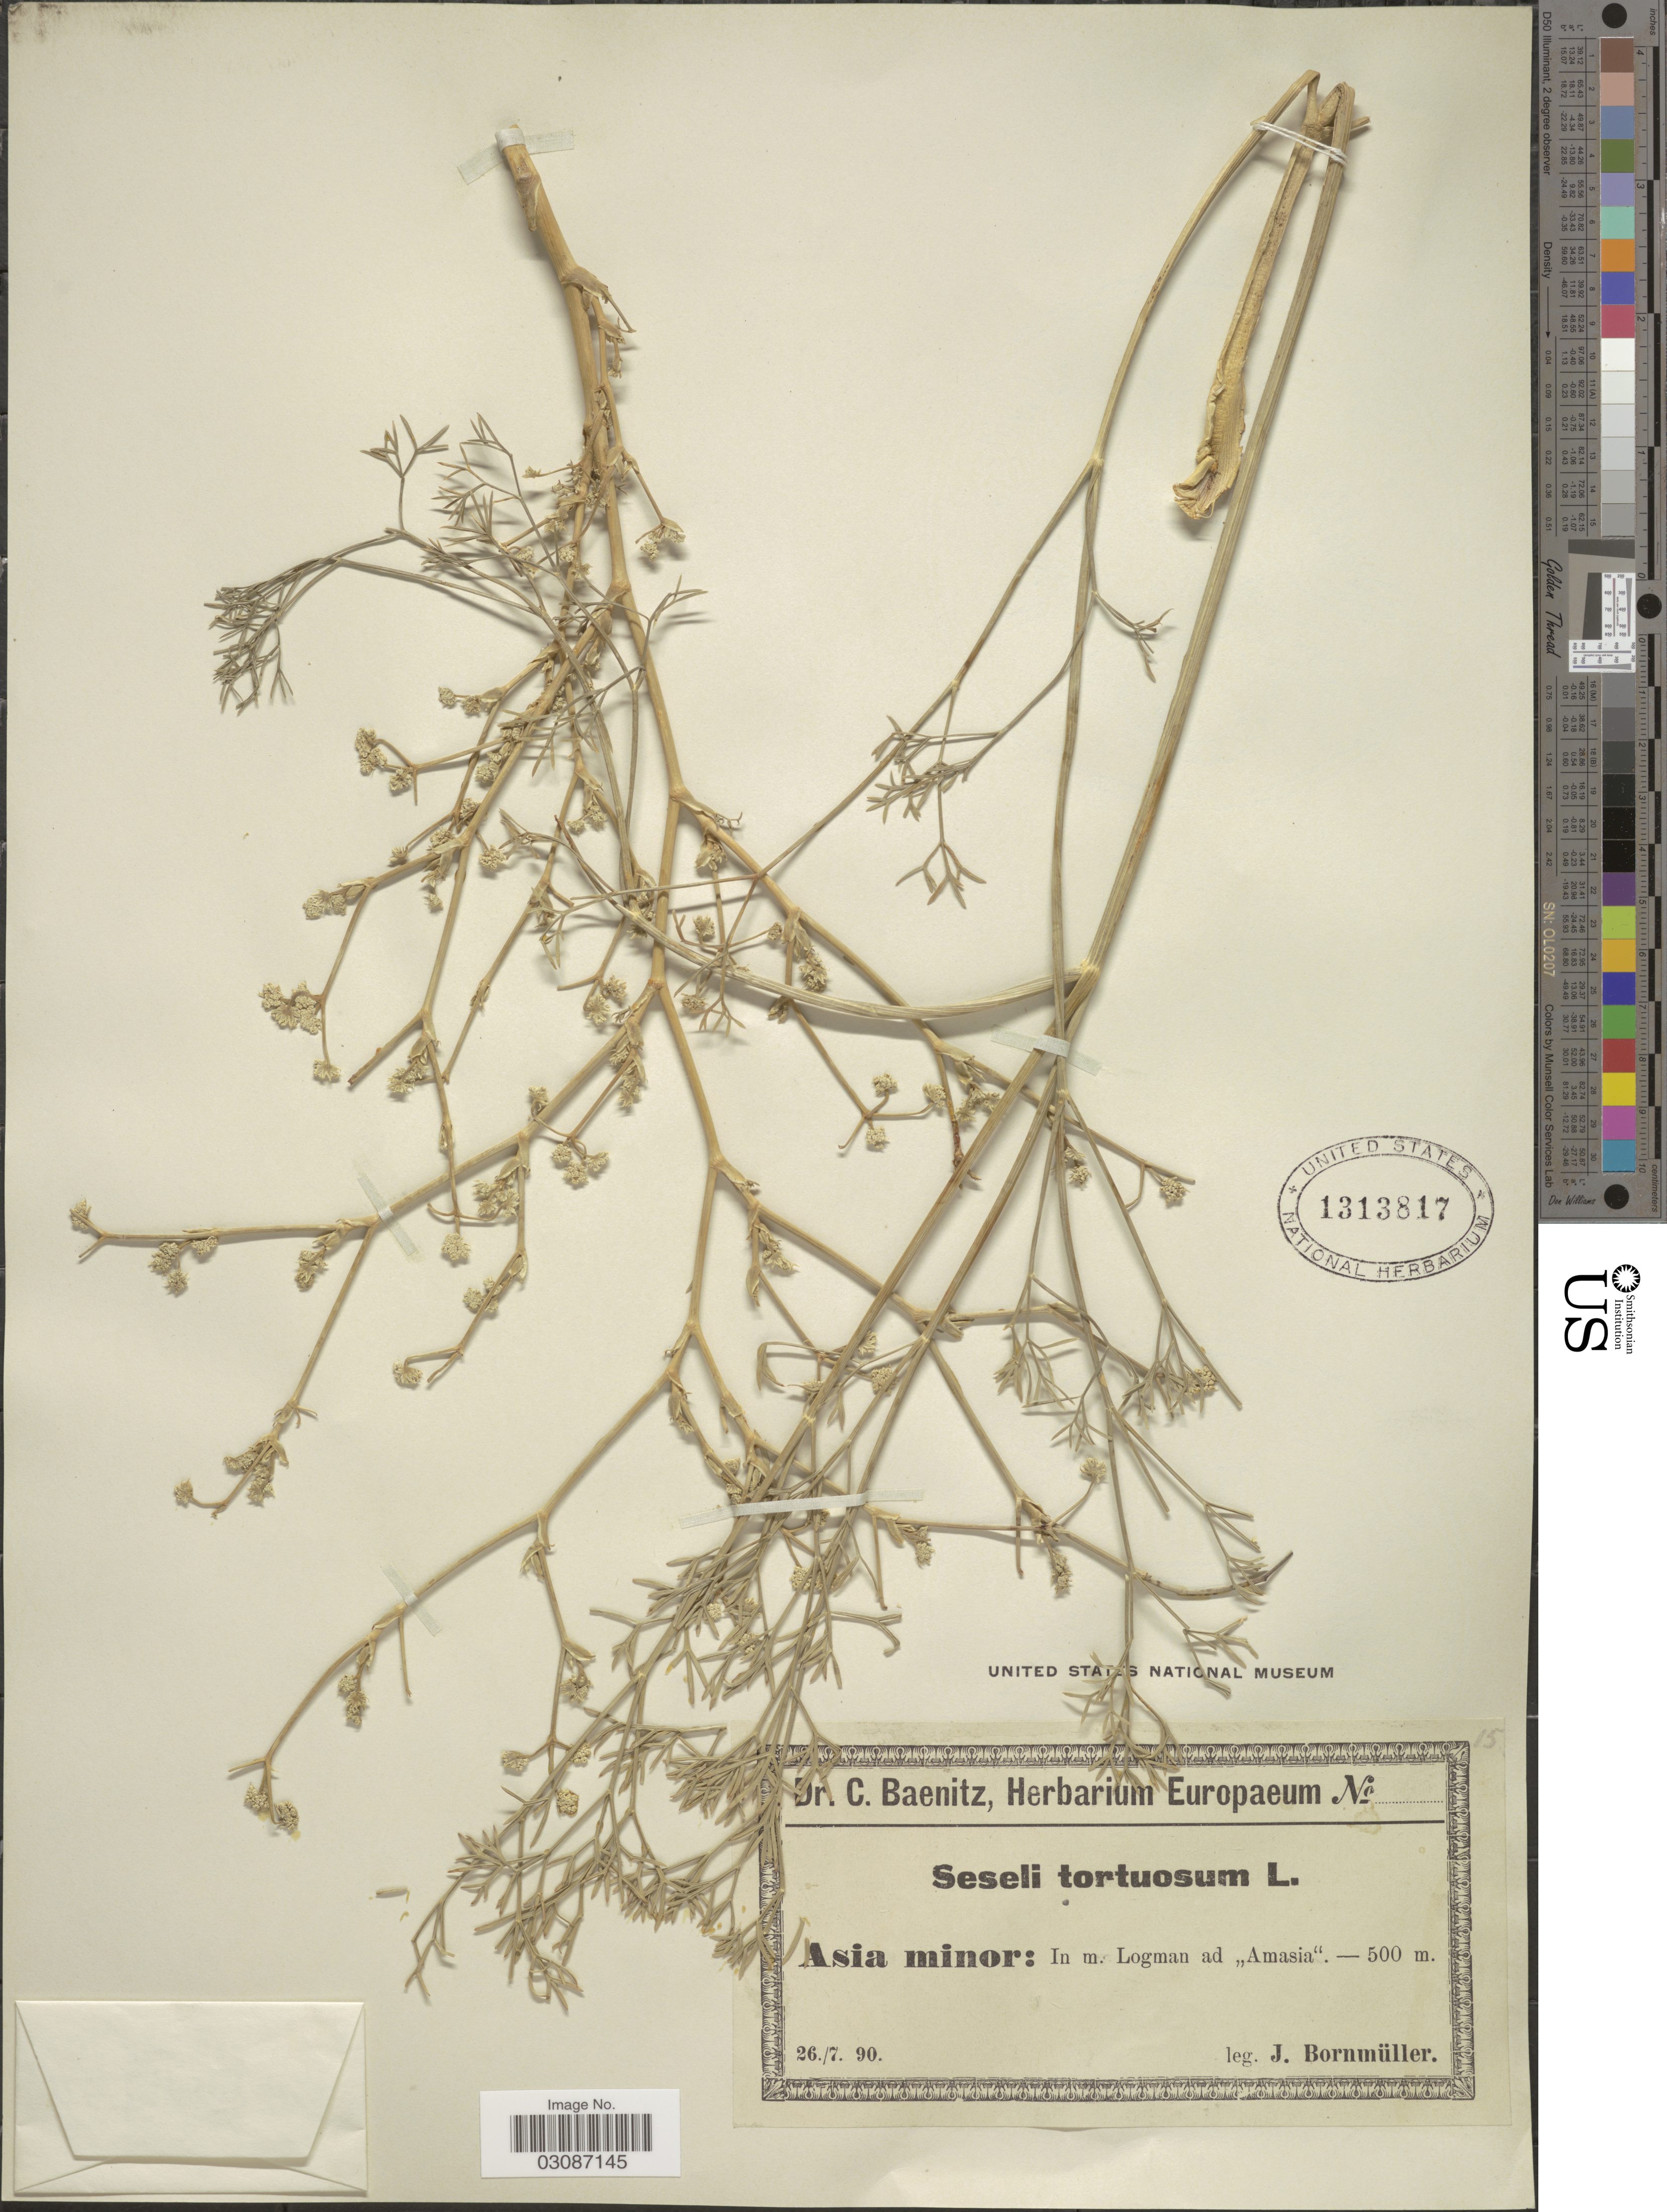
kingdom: Plantae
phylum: Tracheophyta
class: Magnoliopsida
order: Apiales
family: Apiaceae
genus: Seseli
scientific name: Seseli tortuosum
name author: L.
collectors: J. Bornmüller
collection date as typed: Transcribed d/m/y: 26/7/90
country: Turkey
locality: Bithyniae, Galatiae, Paphlagoniae. Paphlagonia austr.: In regione alpina abietina montis Ilkas-dagh (m. Olgassys) supra Karakol trajectus (Paßhöhe) inter Ĉankri et Kastamuri [interpreted].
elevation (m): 500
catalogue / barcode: US 1313817